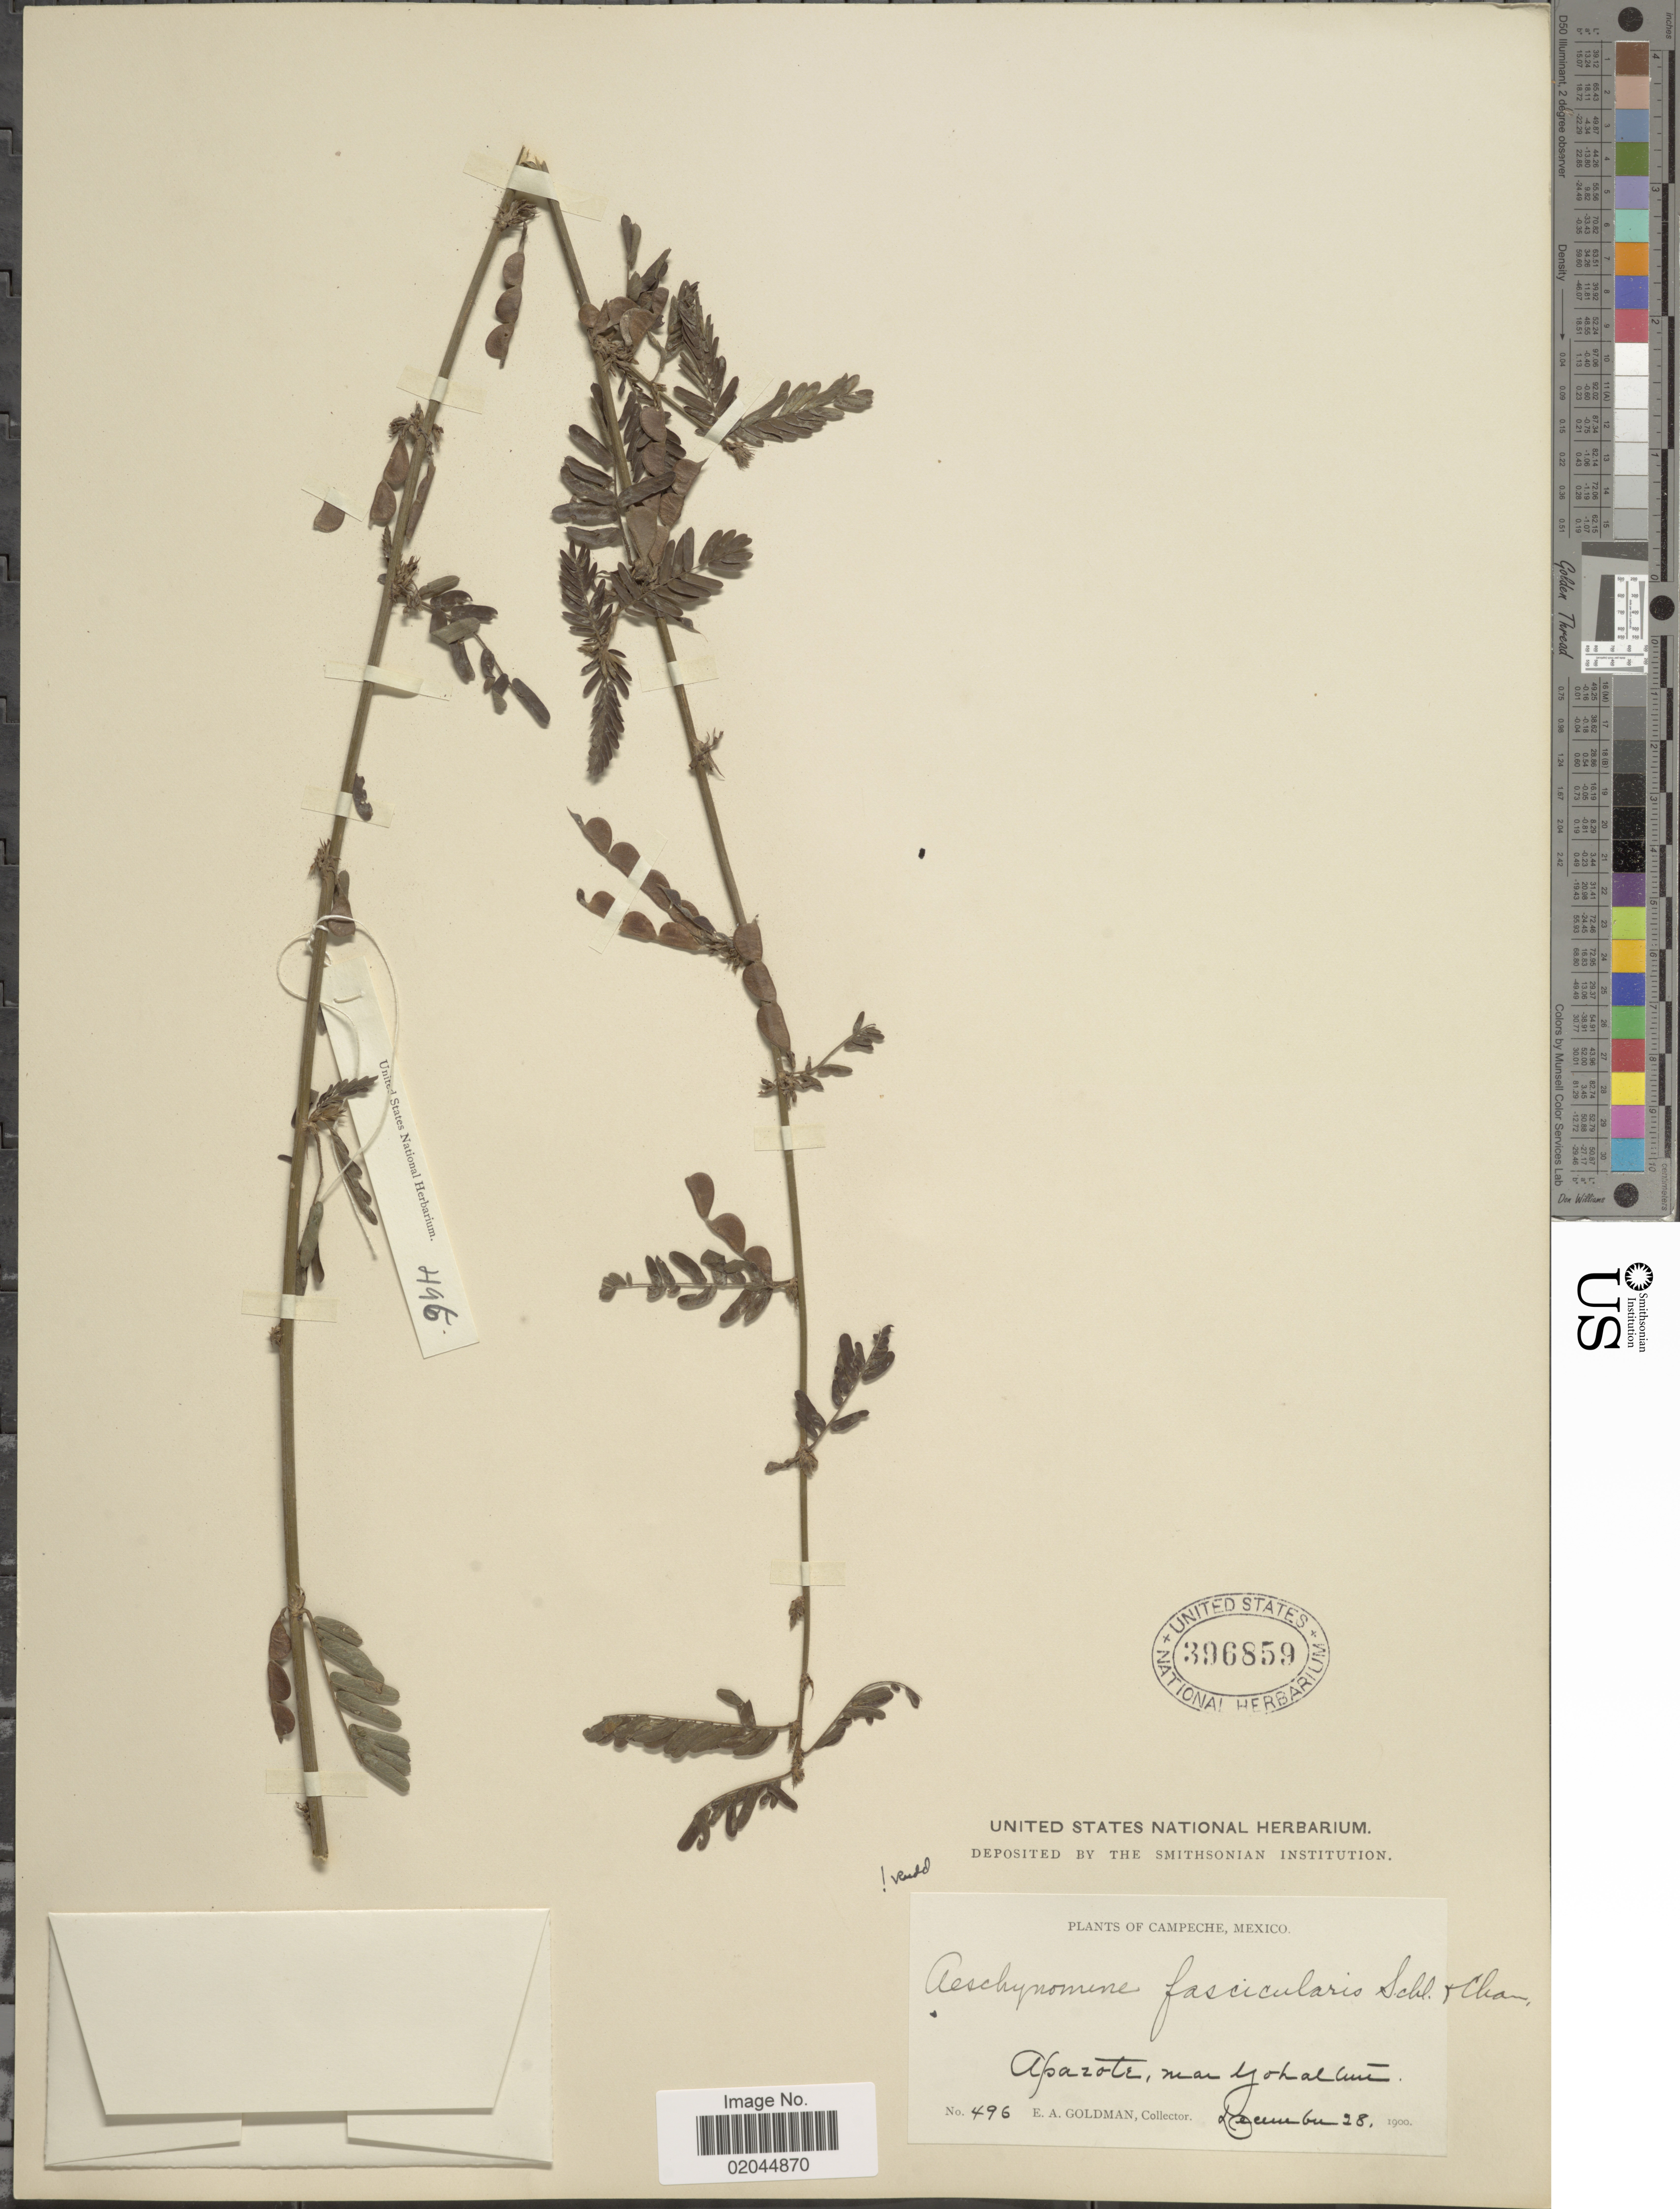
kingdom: Plantae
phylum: Tracheophyta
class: Magnoliopsida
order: Fabales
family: Fabaceae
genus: Aeschynomene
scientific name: Aeschynomene fascicularis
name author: Schltdl. & Cham.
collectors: E. A. Goldman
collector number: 496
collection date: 1900-12-28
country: Mexico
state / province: Campeche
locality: Campeche, Mexico, Aparote, near Yokaltun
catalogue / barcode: US 396859